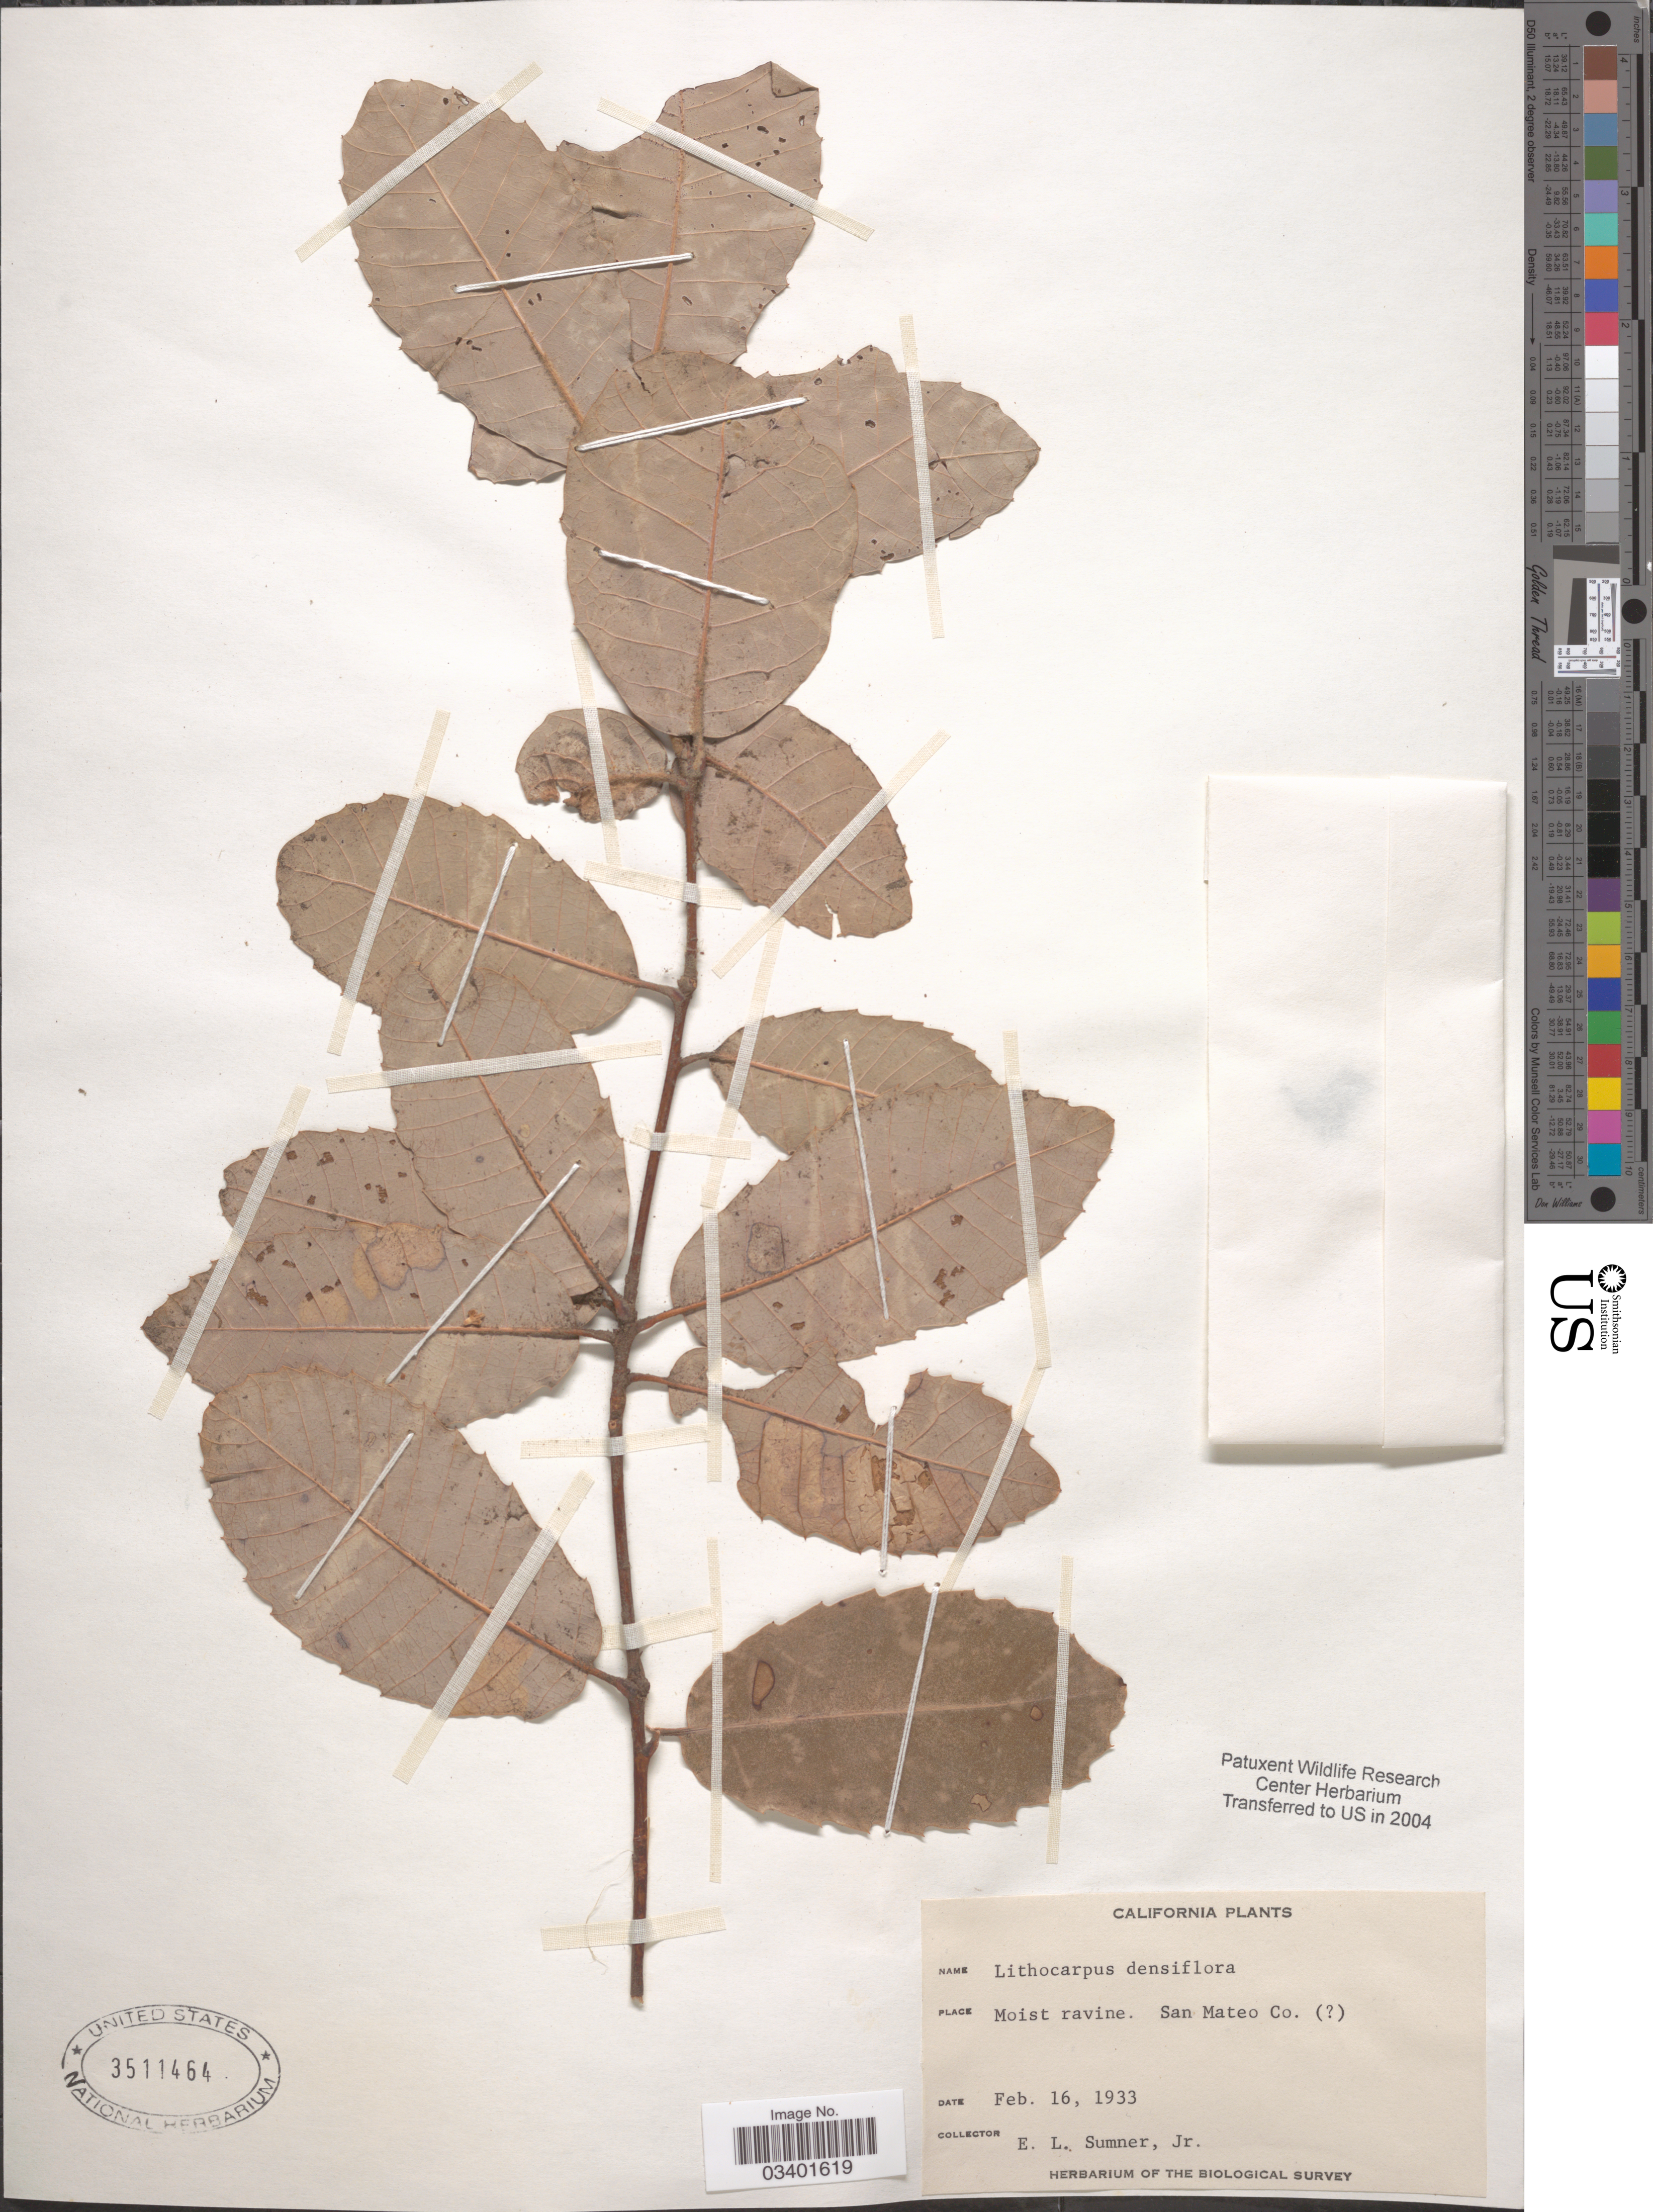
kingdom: Plantae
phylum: Tracheophyta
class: Magnoliopsida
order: Fagales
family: Fagaceae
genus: Notholithocarpus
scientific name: Notholithocarpus densiflorus var. densiflorus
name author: (Hook. & Arn.) P. S. Manos et al.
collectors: E. Sumner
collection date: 1933-02-16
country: United States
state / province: California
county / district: San Mateo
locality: San Mateo Co. ( [unsure placement])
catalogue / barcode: US 3511464